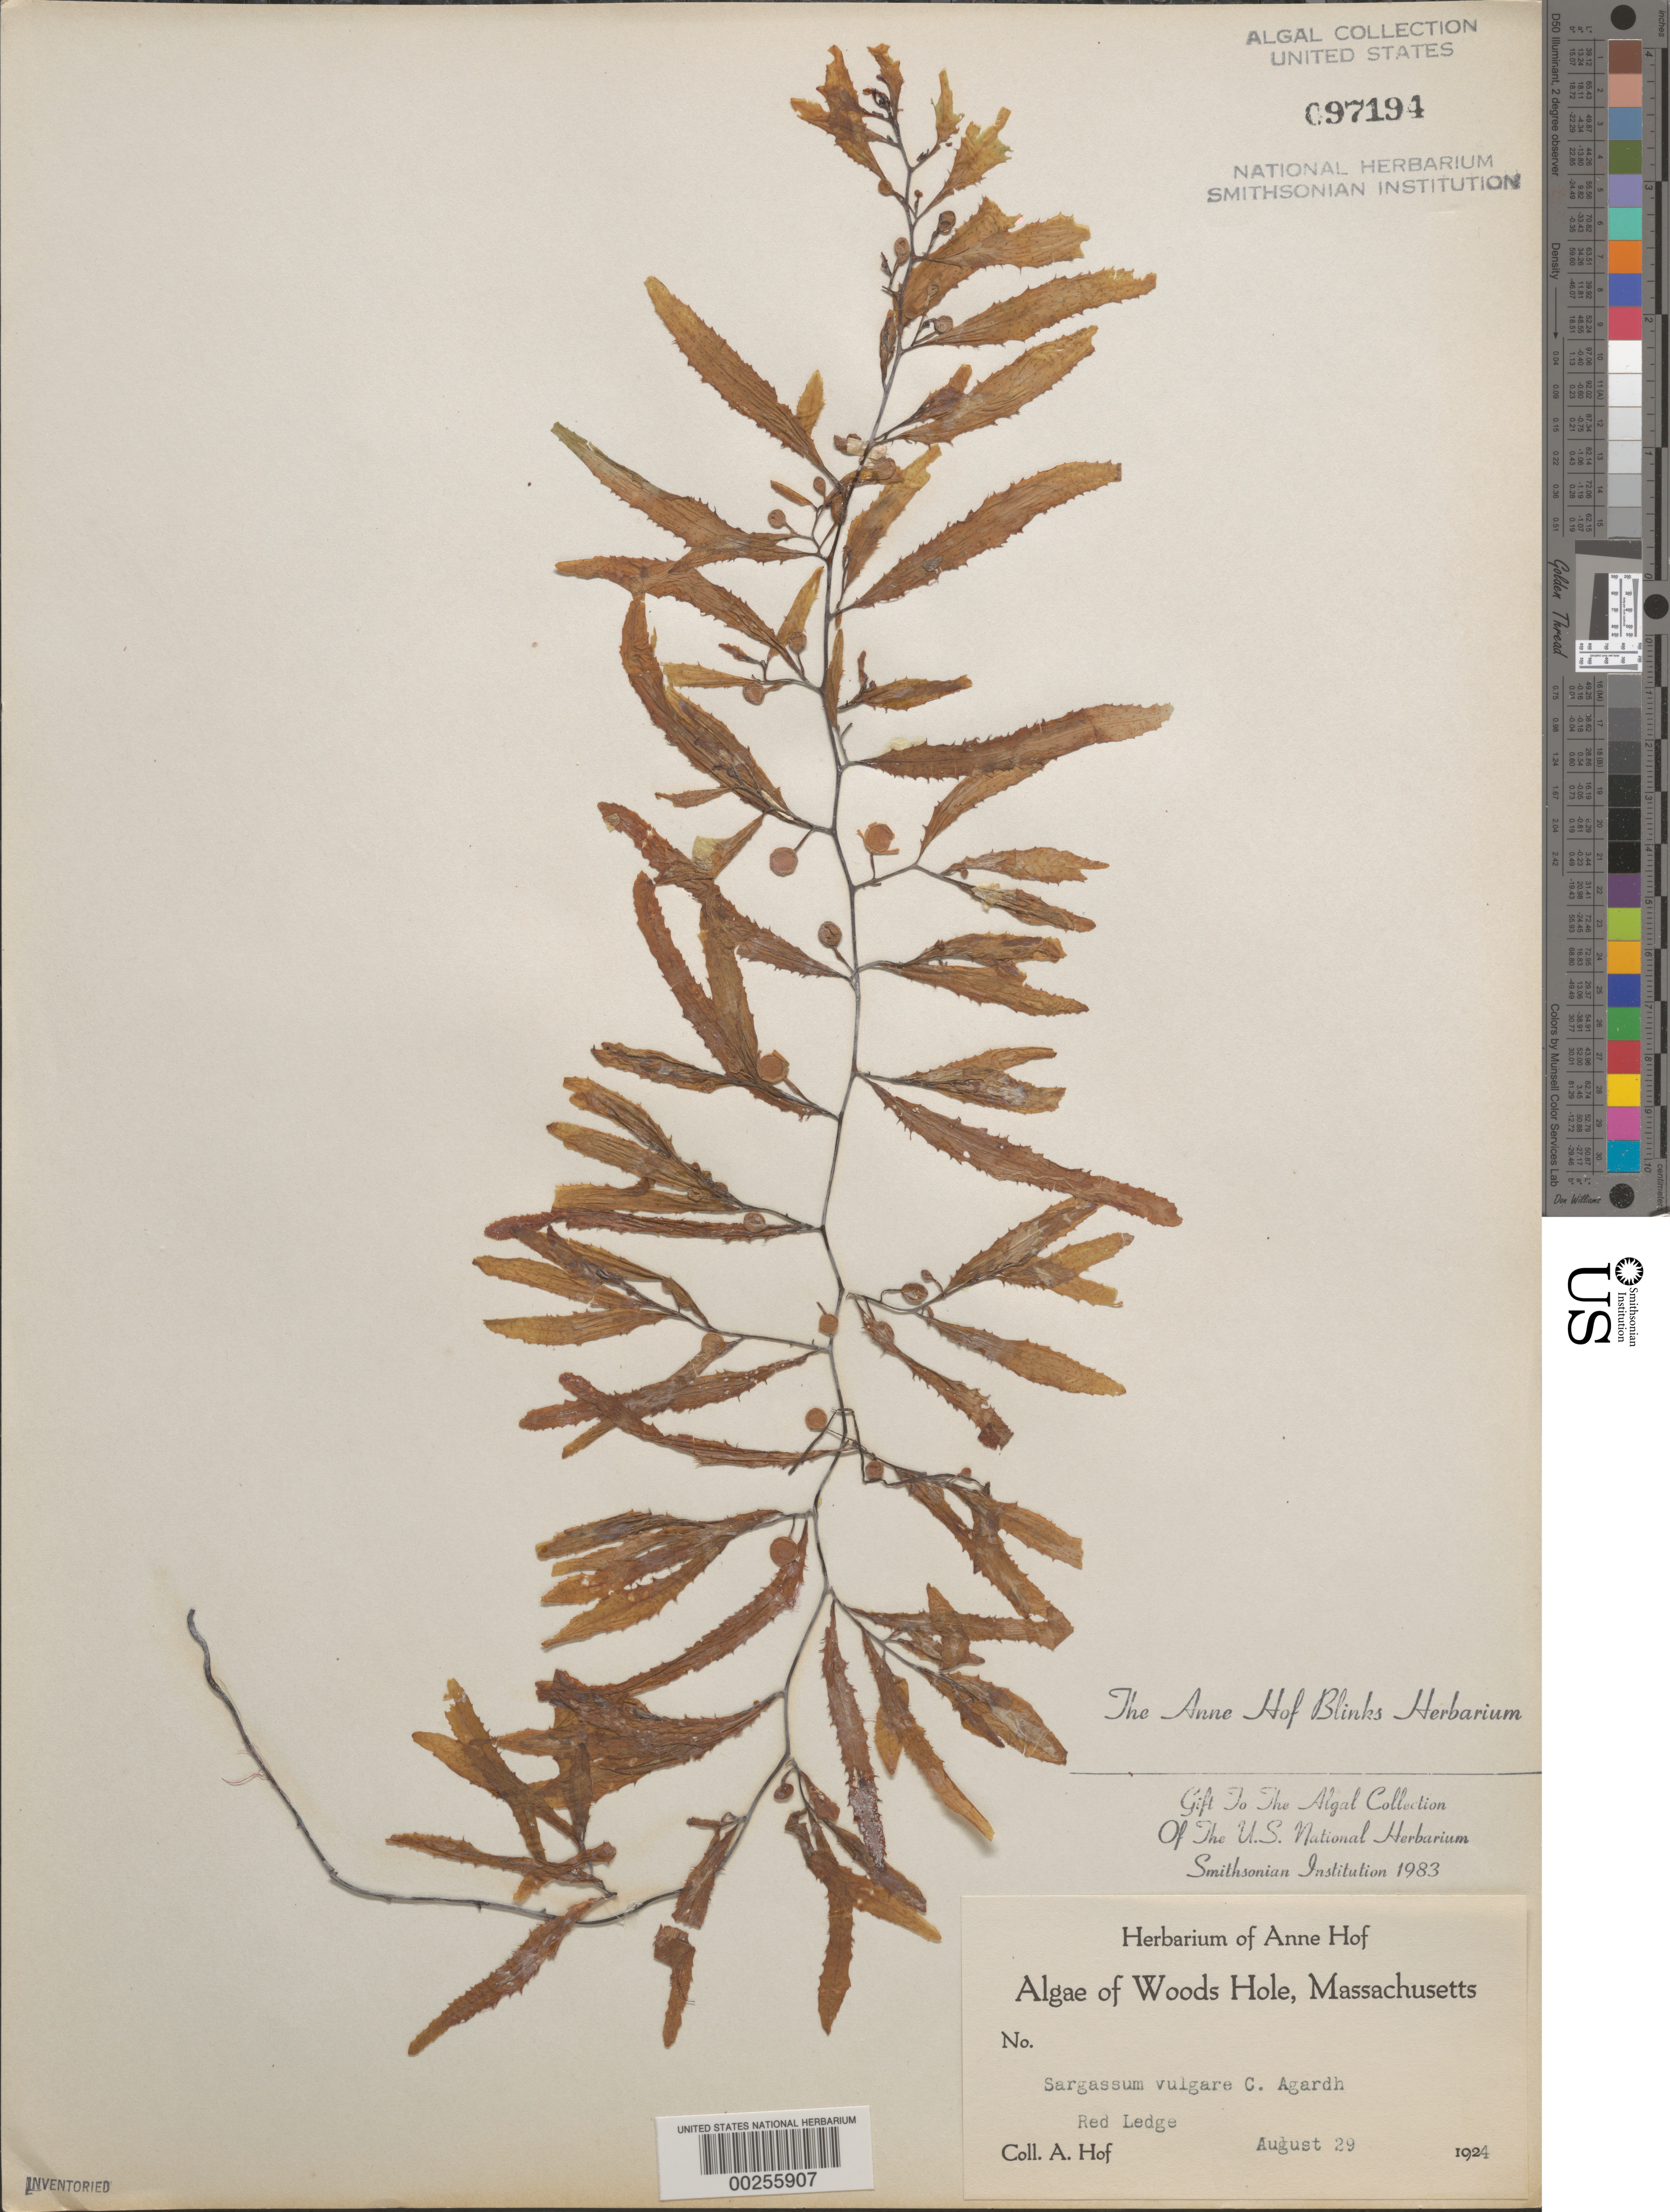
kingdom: Chromista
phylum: Ochrophyta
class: Phaeophyceae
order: Fucales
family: Sargassaceae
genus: Sargassum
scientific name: Sargassum vulgare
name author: C. Agardh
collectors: A. Blinks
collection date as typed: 29 Aug 1924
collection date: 1924-08-29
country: United States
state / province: Massachusetts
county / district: Barnstable County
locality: Red Ledge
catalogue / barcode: US 97194